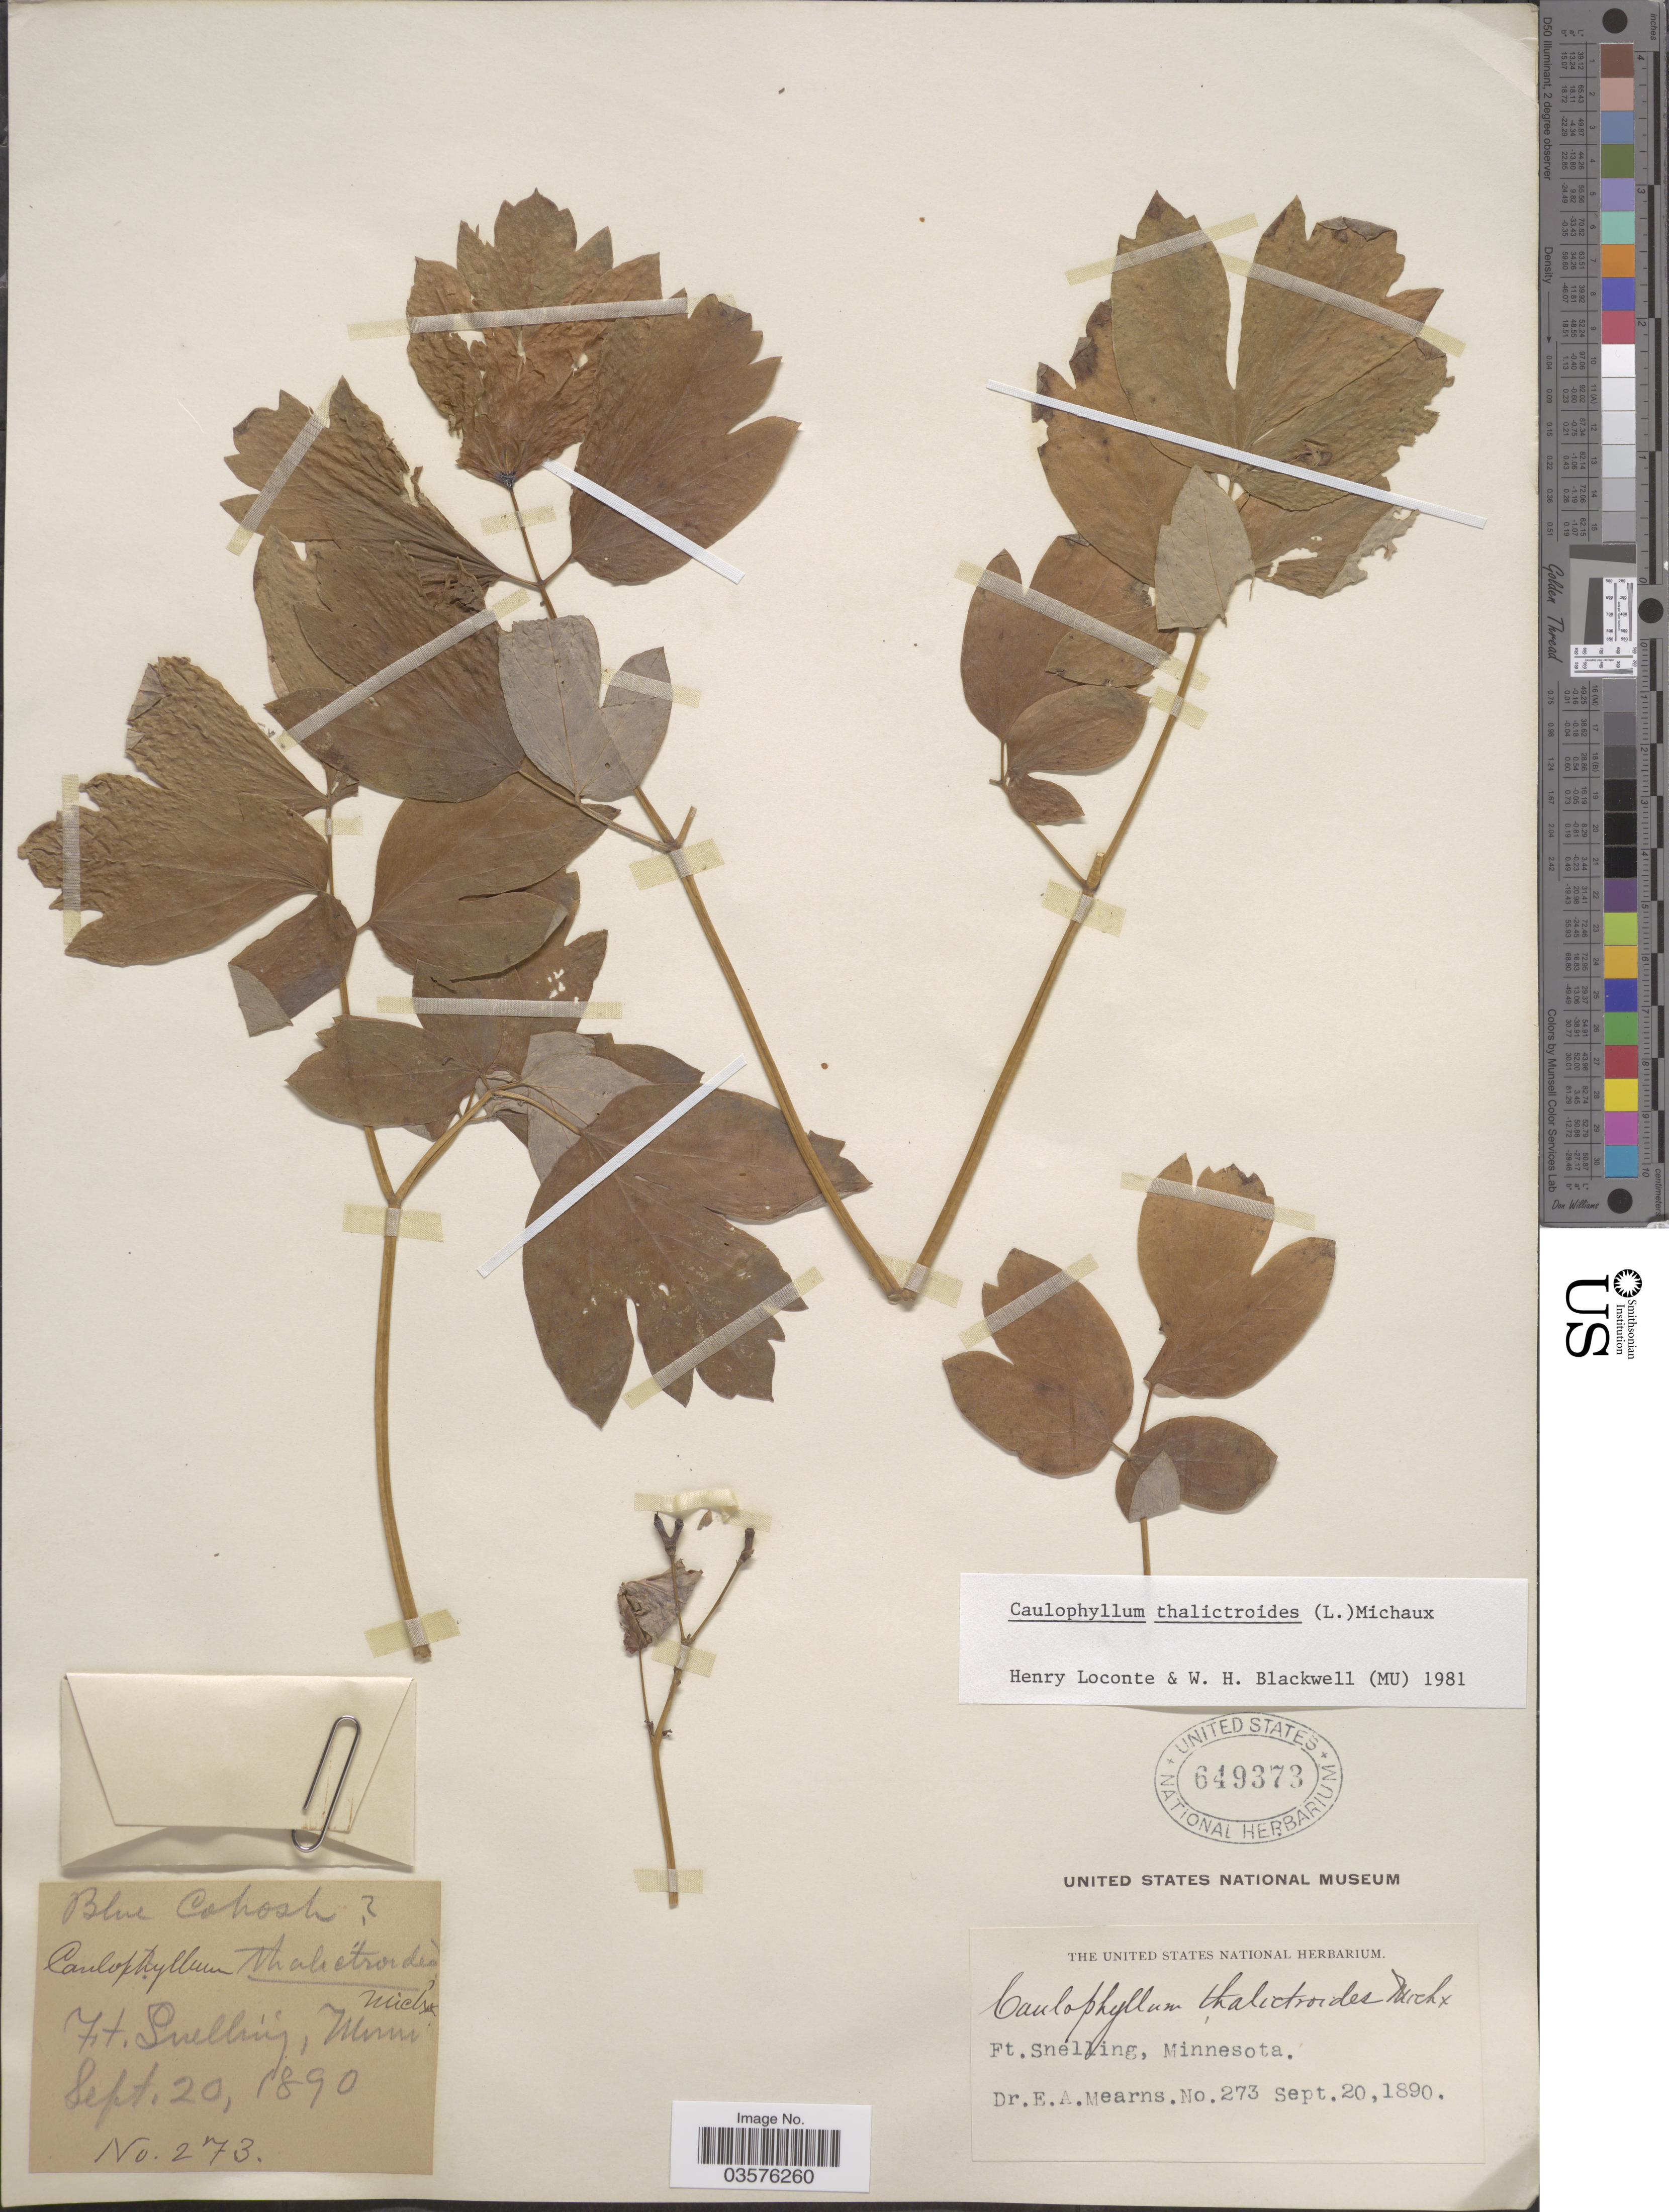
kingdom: Plantae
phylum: Tracheophyta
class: Magnoliopsida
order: Ranunculales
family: Berberidaceae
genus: Caulophyllum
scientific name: Caulophyllum thalictroides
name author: (L.) Michx.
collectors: E. A. Mearns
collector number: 273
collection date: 1890-09-20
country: United States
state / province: Minnesota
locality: Ft. Snelling.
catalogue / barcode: US 649373